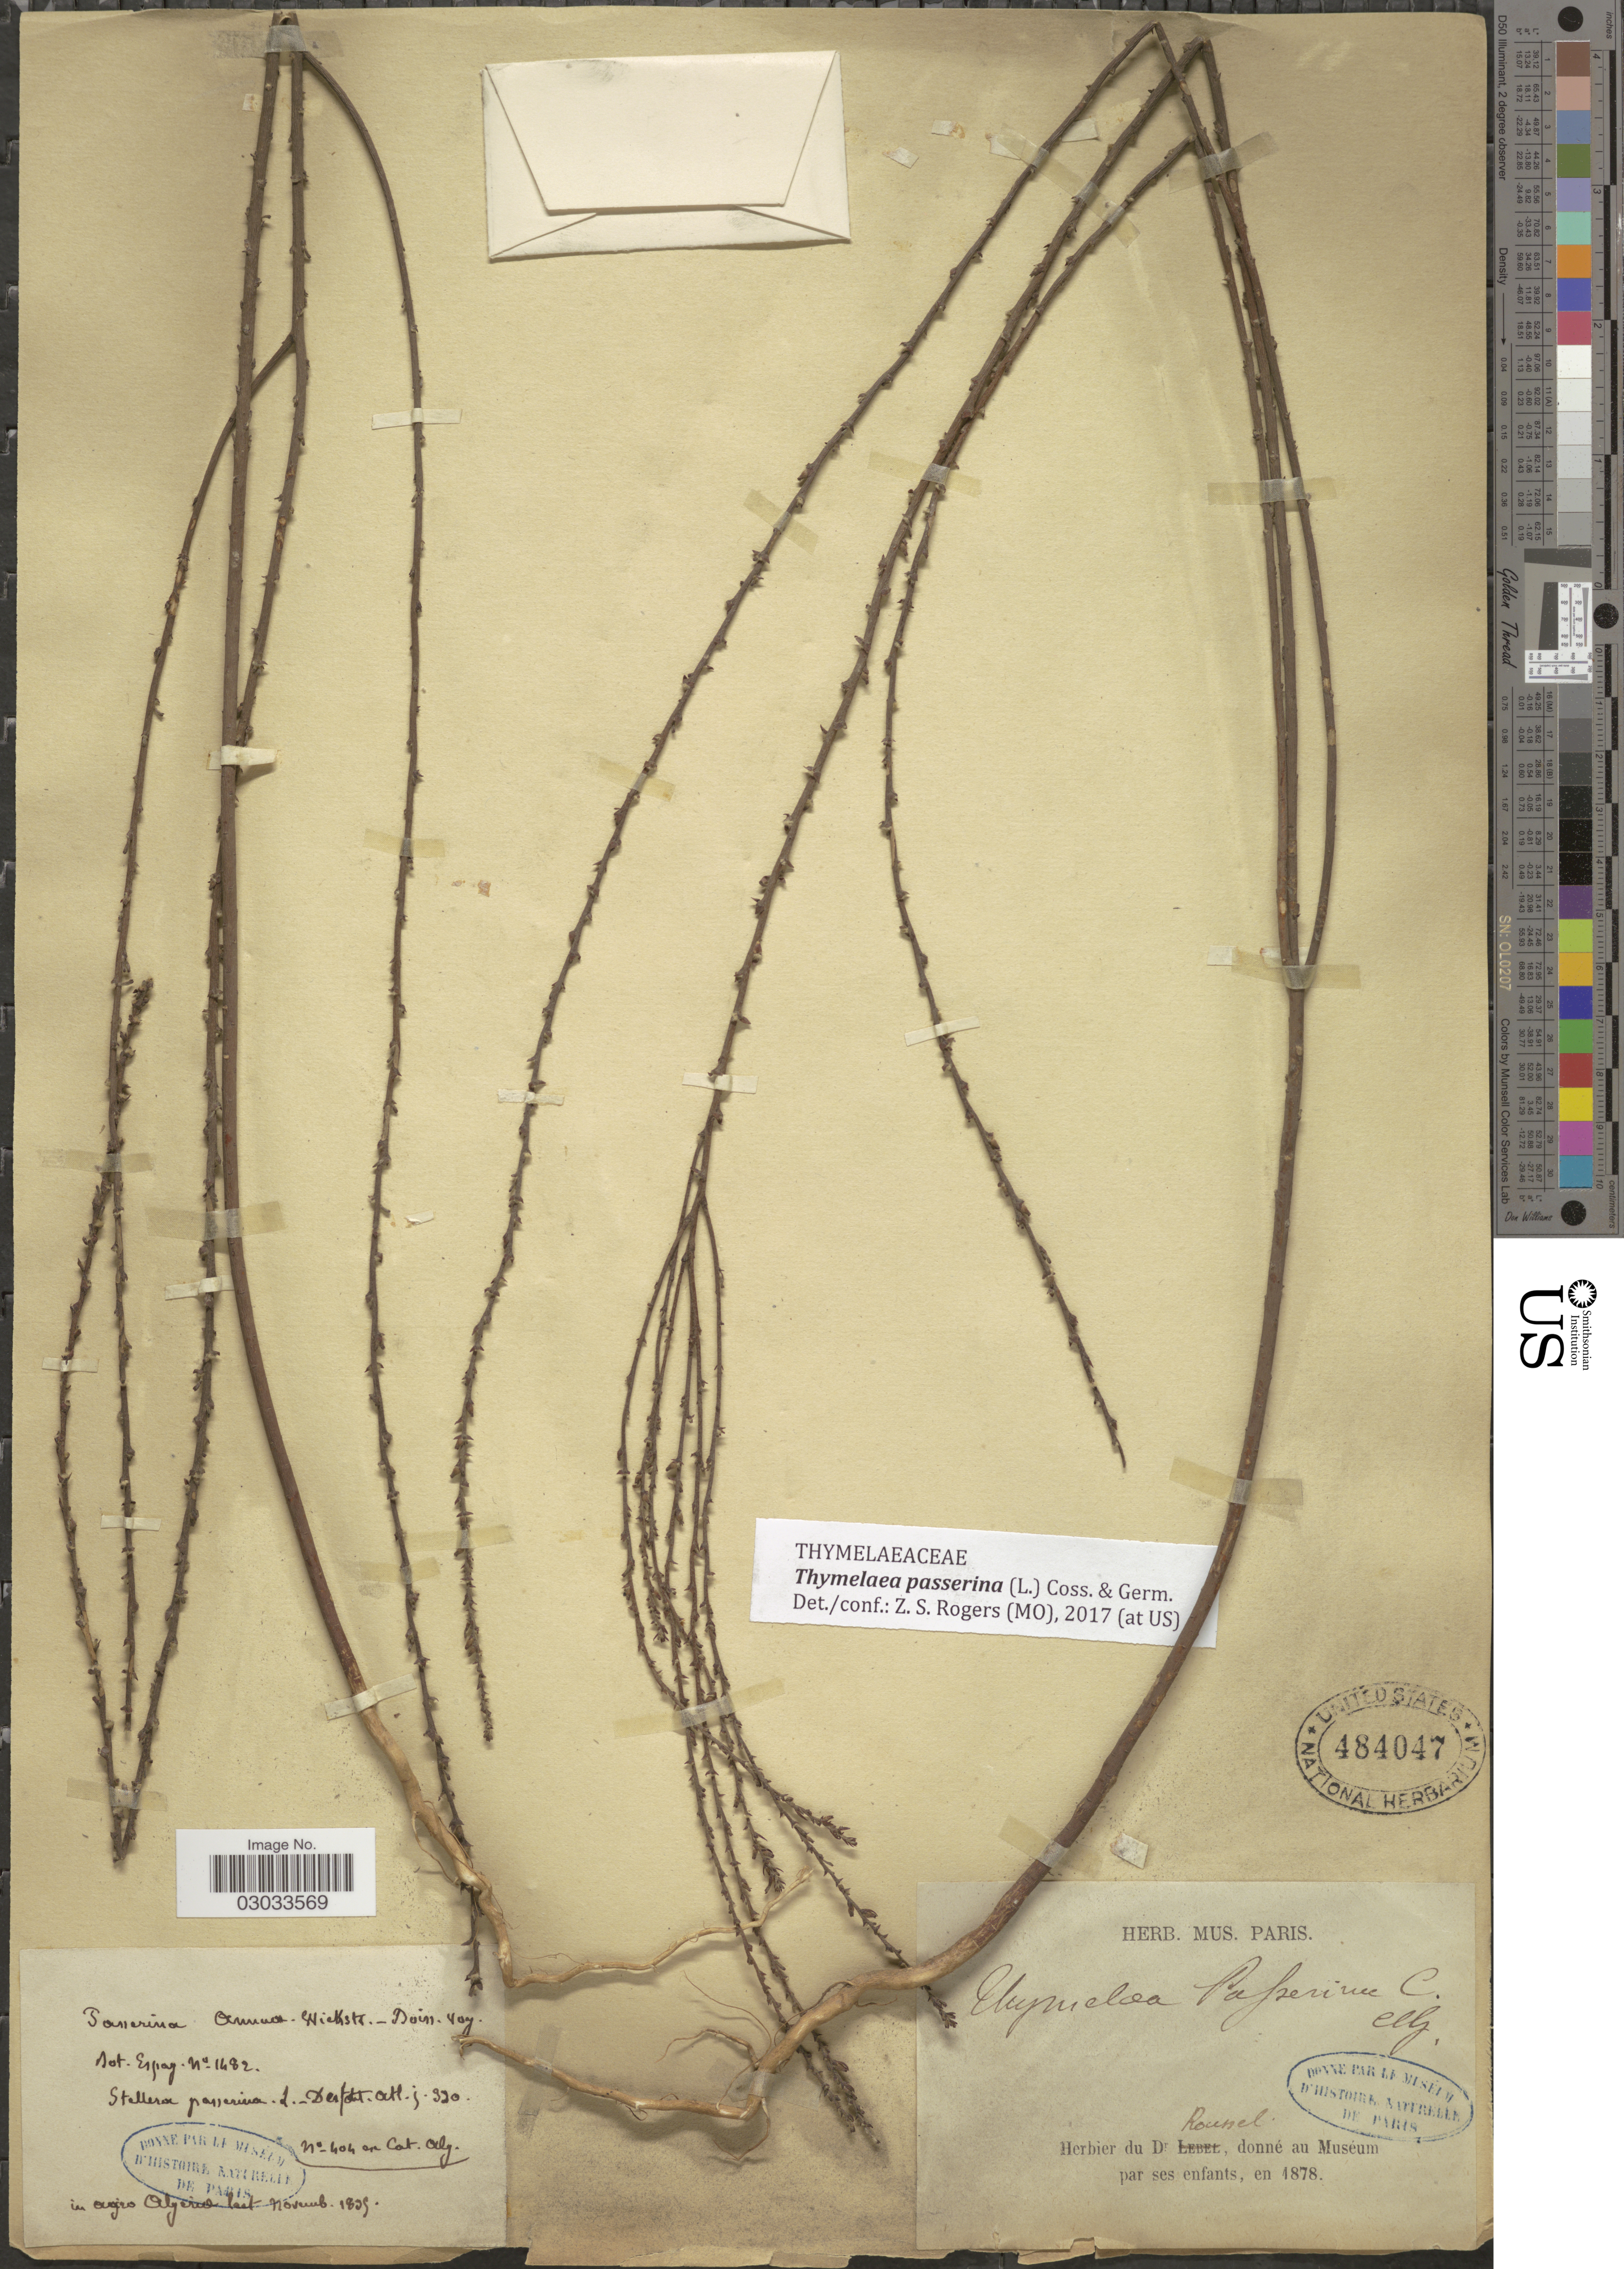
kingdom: Plantae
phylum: Tracheophyta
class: Magnoliopsida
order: Malvales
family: Thymelaeaceae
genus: Thymelaea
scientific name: Thymelaea passerina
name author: (L.) Coss. & Germ.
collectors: ex herb. Roussel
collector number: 1482/320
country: Algeria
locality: Algeria.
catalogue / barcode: US 484047